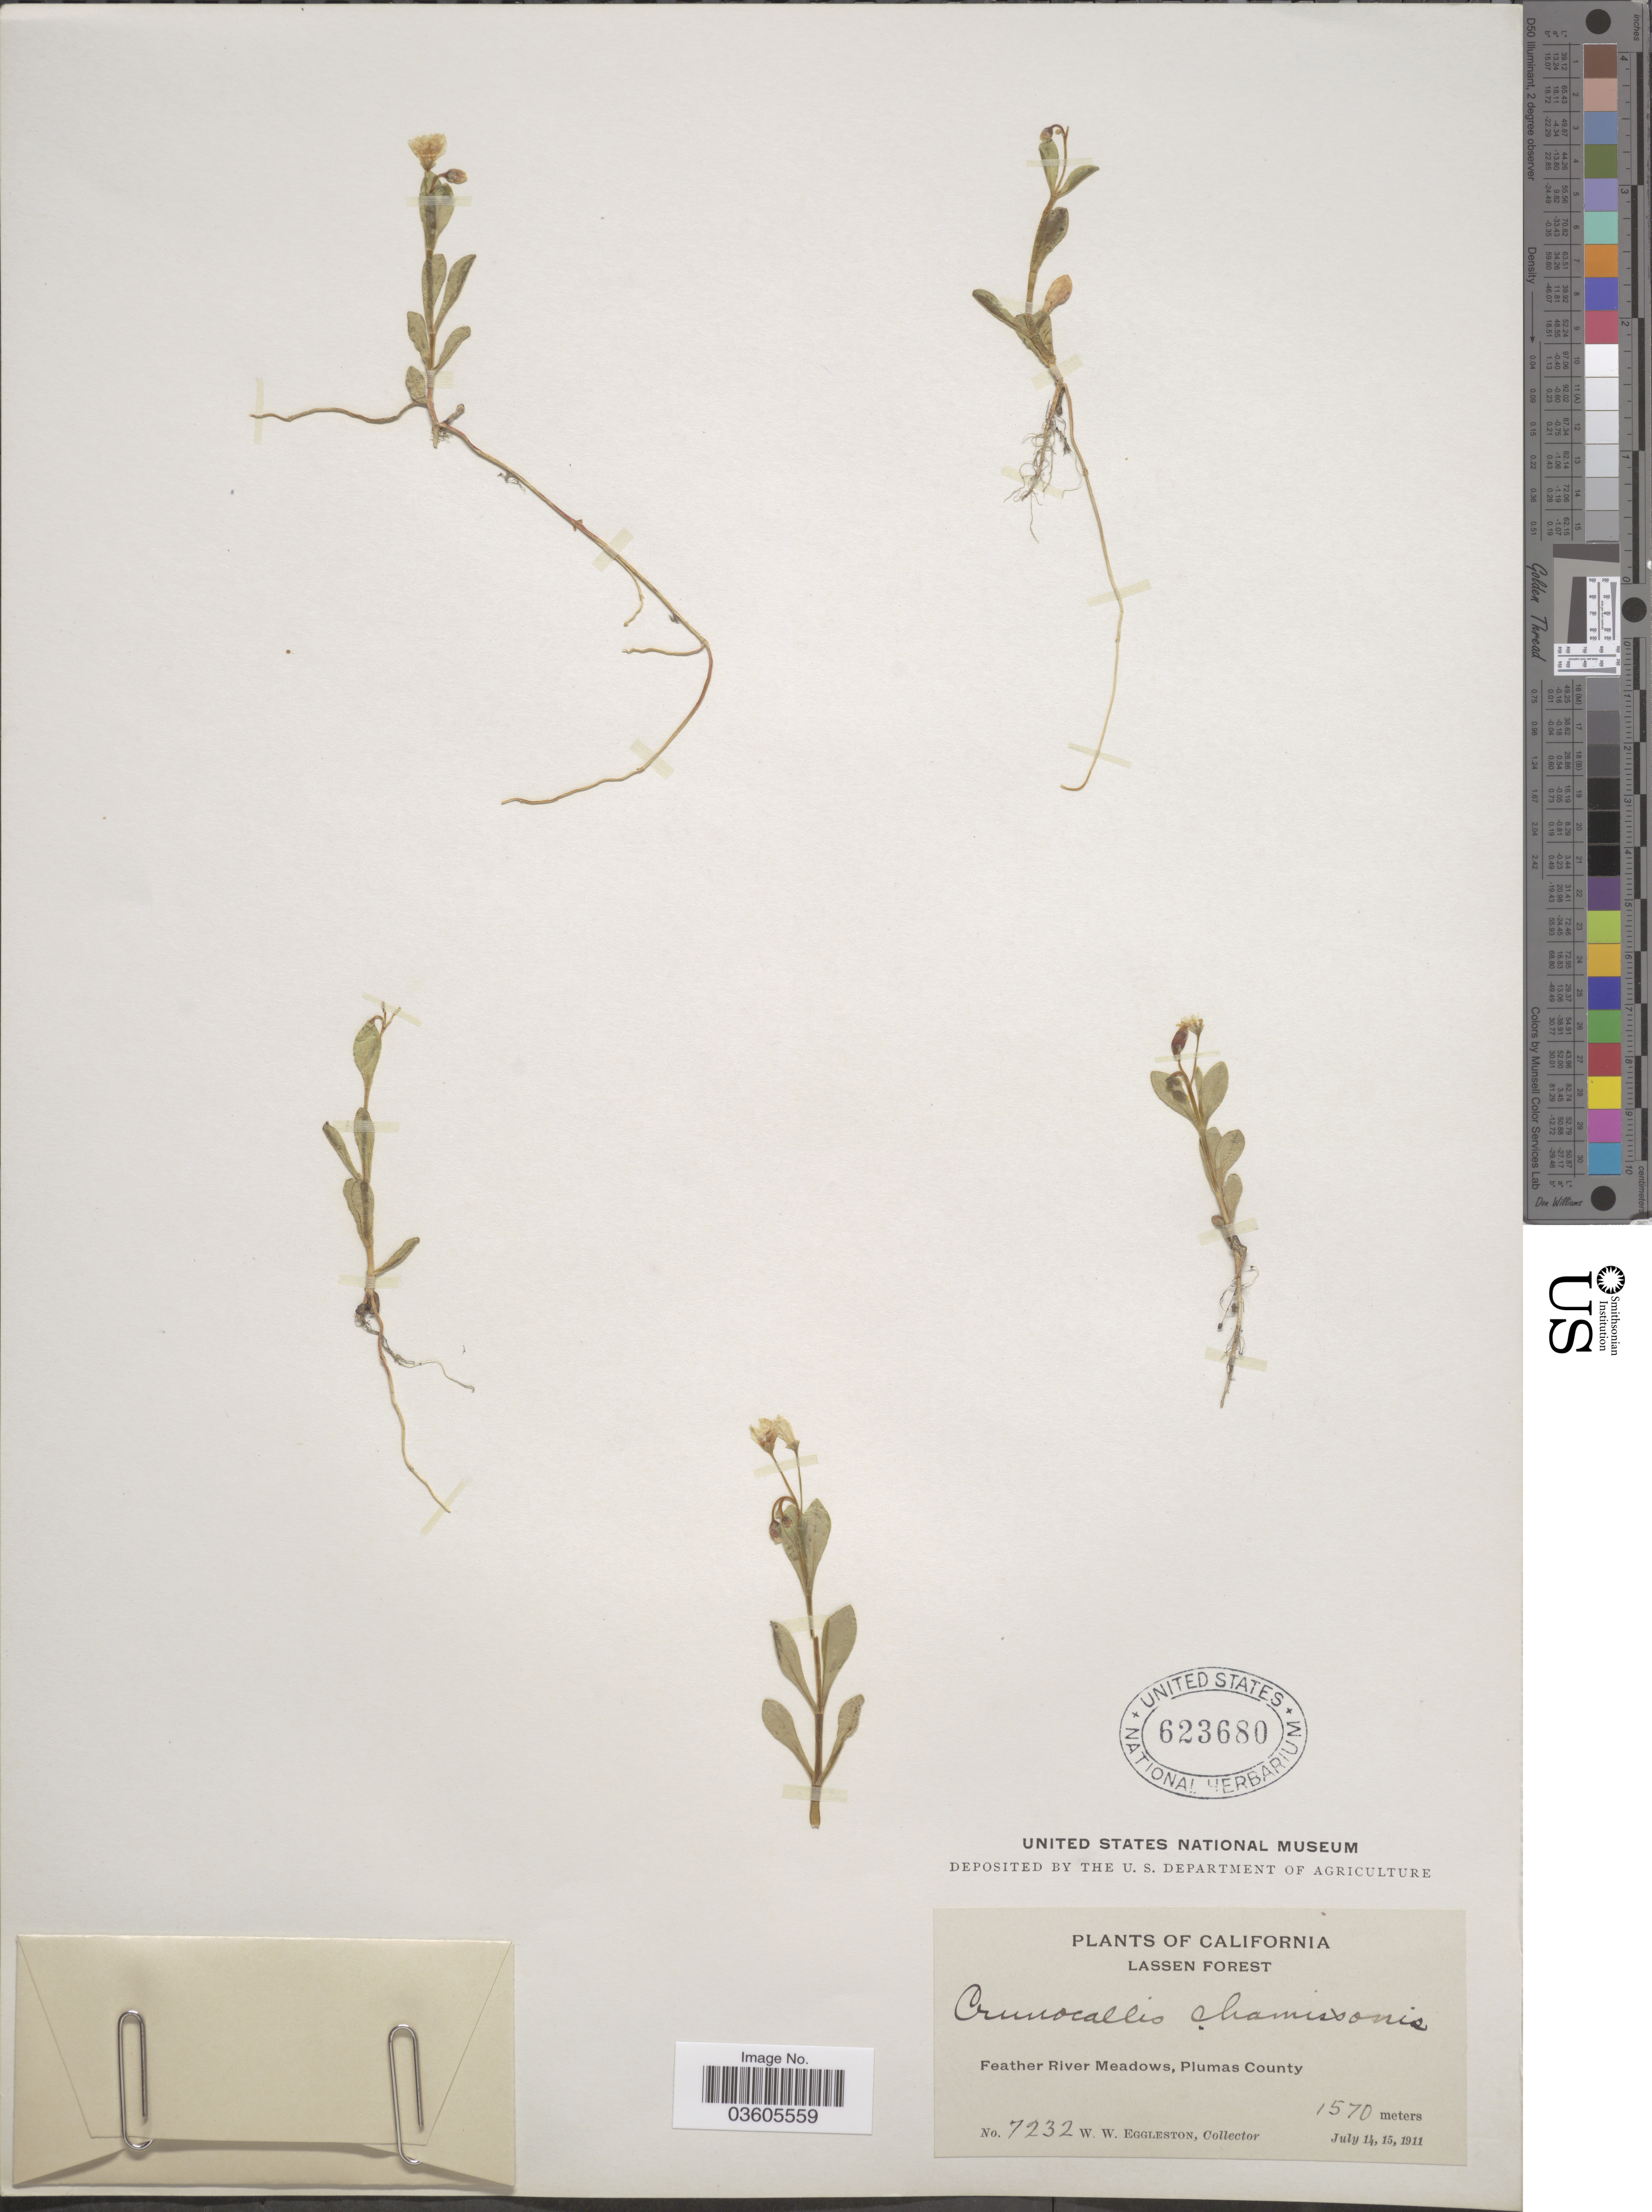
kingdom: Plantae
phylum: Tracheophyta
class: Magnoliopsida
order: Caryophyllales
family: Montiaceae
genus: Montia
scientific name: Montia chamissoi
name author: (Ledeb. ex Spreng.) Greene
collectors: W. W. Eggleston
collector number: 7232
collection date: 1911-07-14/1911-07-15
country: United States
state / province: California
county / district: Plumas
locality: Lassen Forest. Feather River Meadows, Plumas County.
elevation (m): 1570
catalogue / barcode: US 623680